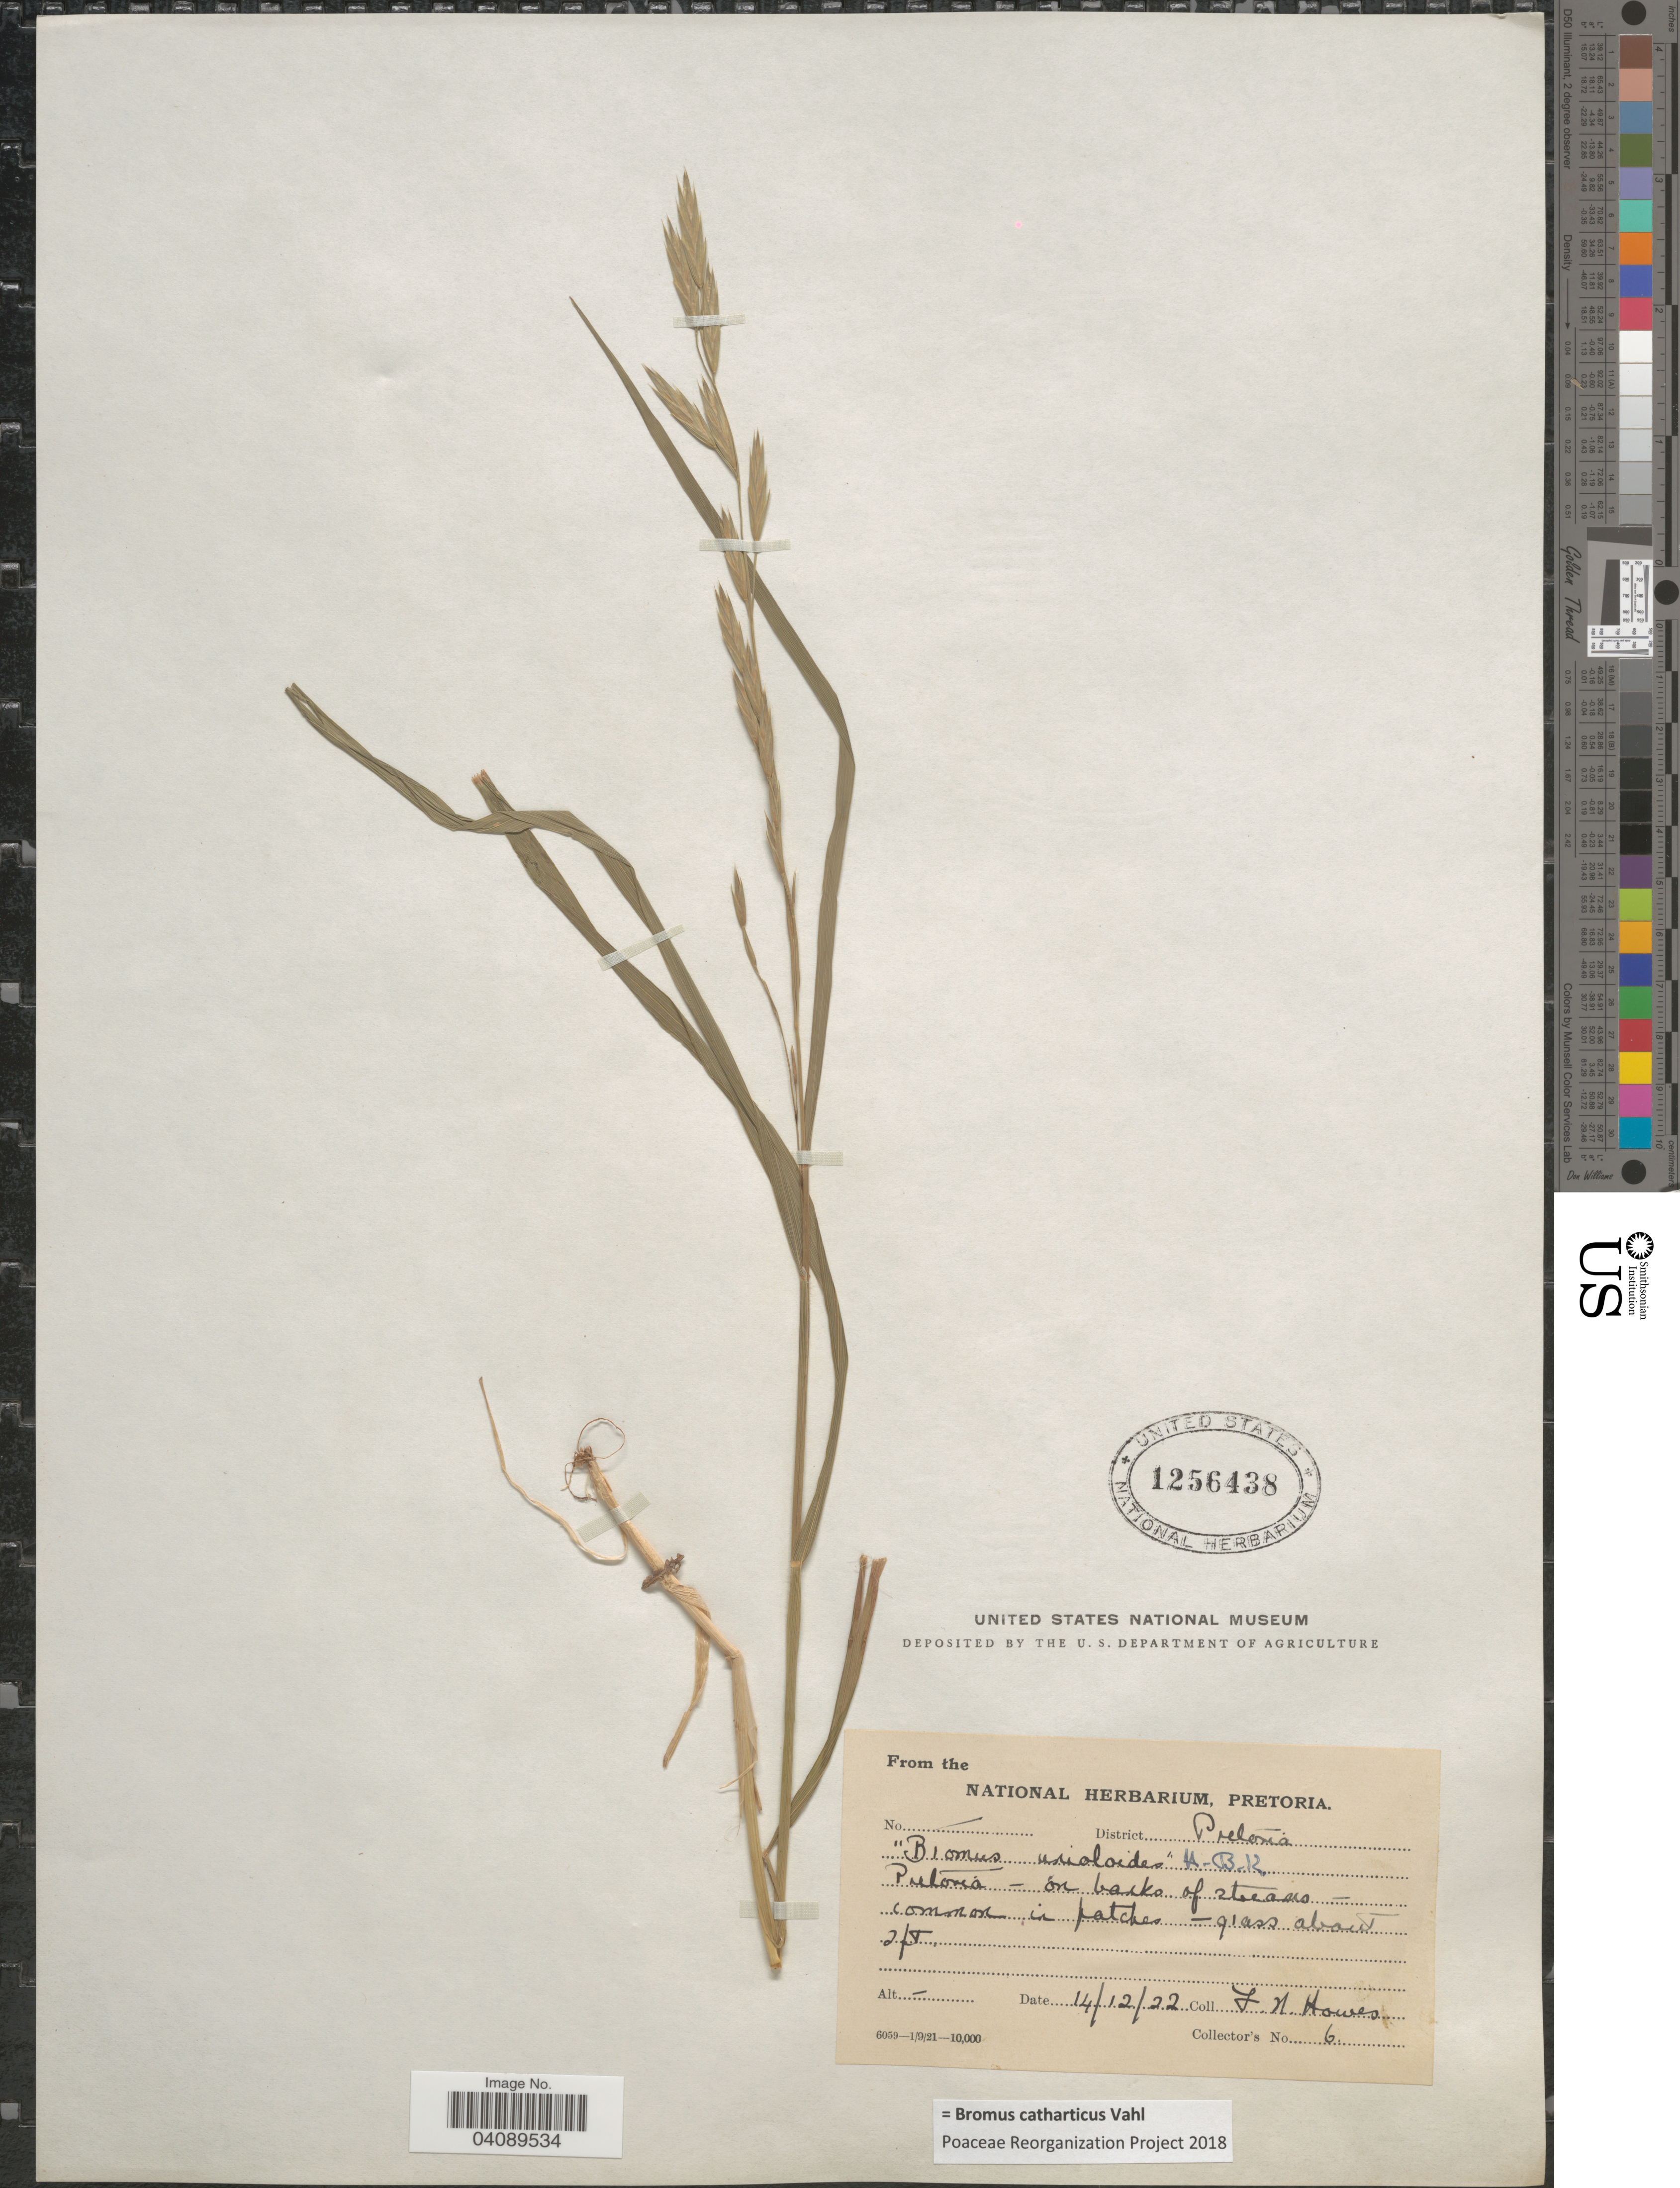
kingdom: Plantae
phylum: Tracheophyta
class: Liliopsida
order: Poales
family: Poaceae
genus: Bromus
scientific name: Bromus catharticus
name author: Vahl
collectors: F. Howes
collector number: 6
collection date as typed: Transcribed d/m/y: 14/12/22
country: South Africa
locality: District Pretoria. Pretoria - on banks of streams.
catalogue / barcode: US 1256438